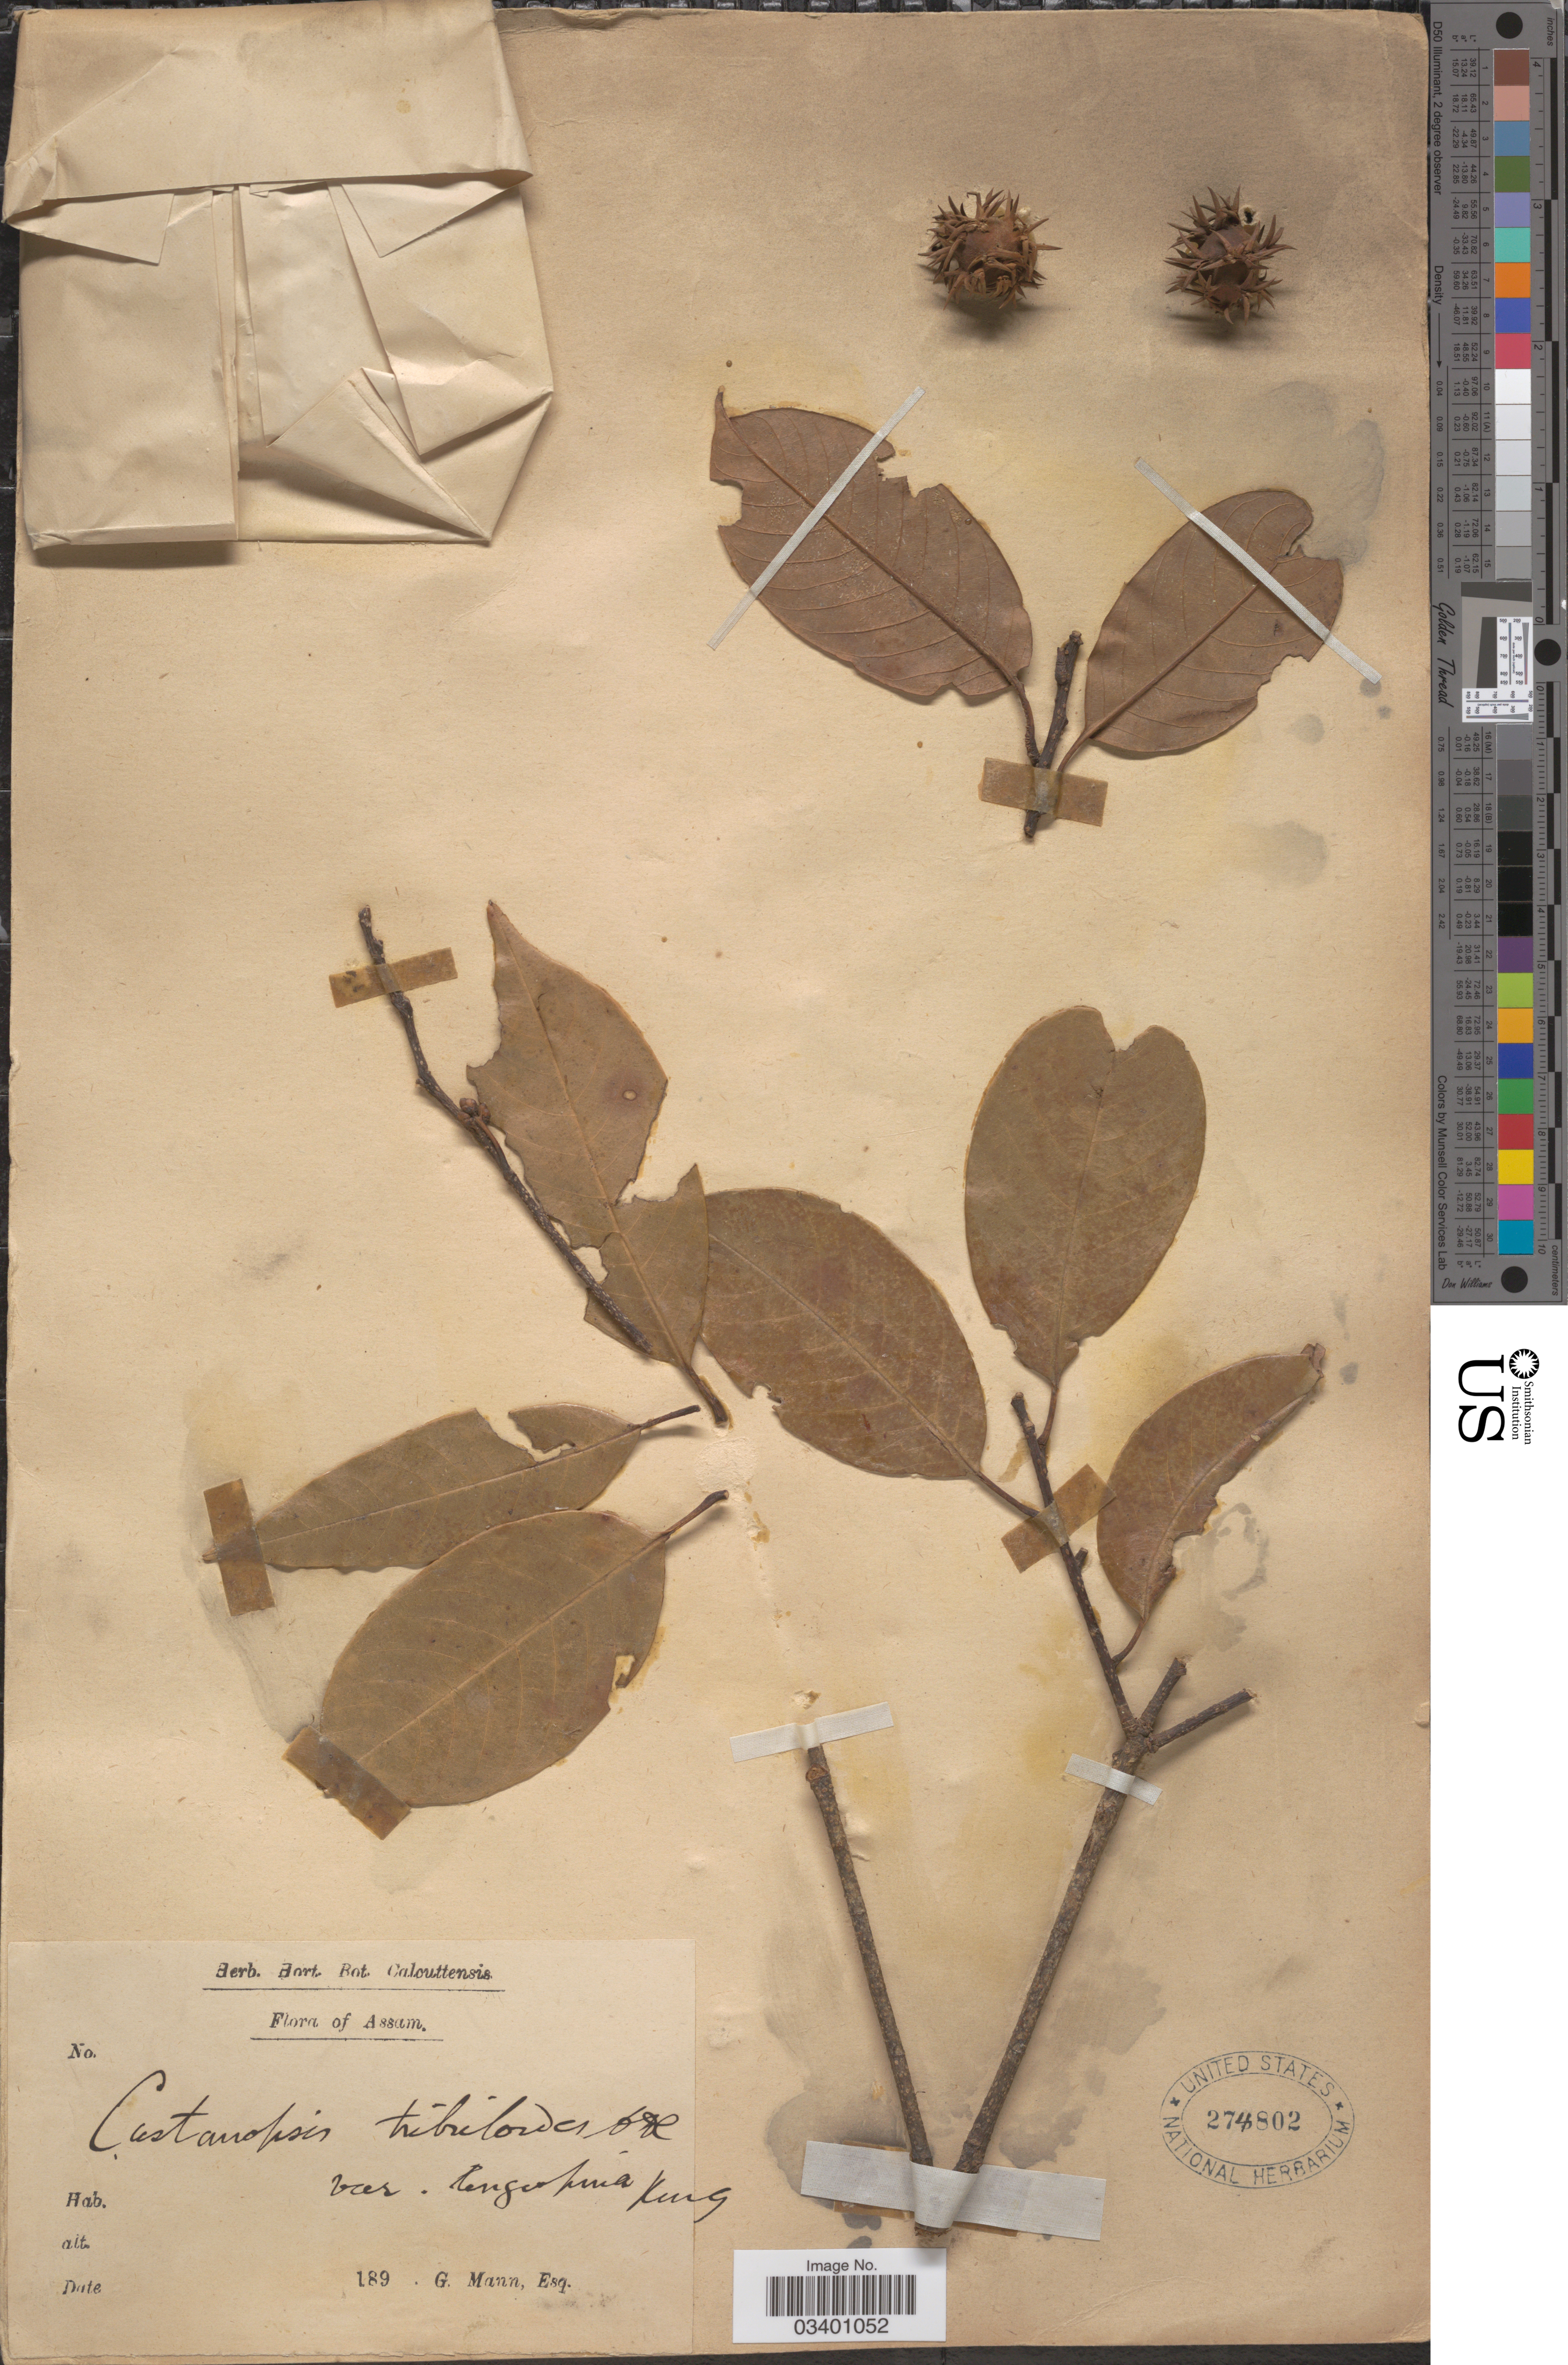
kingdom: Plantae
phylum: Tracheophyta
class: Magnoliopsida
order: Fagales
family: Fagaceae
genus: Castanopsis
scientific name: Castanopsis ferox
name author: Spach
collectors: G. Mann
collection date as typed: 189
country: India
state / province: Assam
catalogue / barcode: US 274802